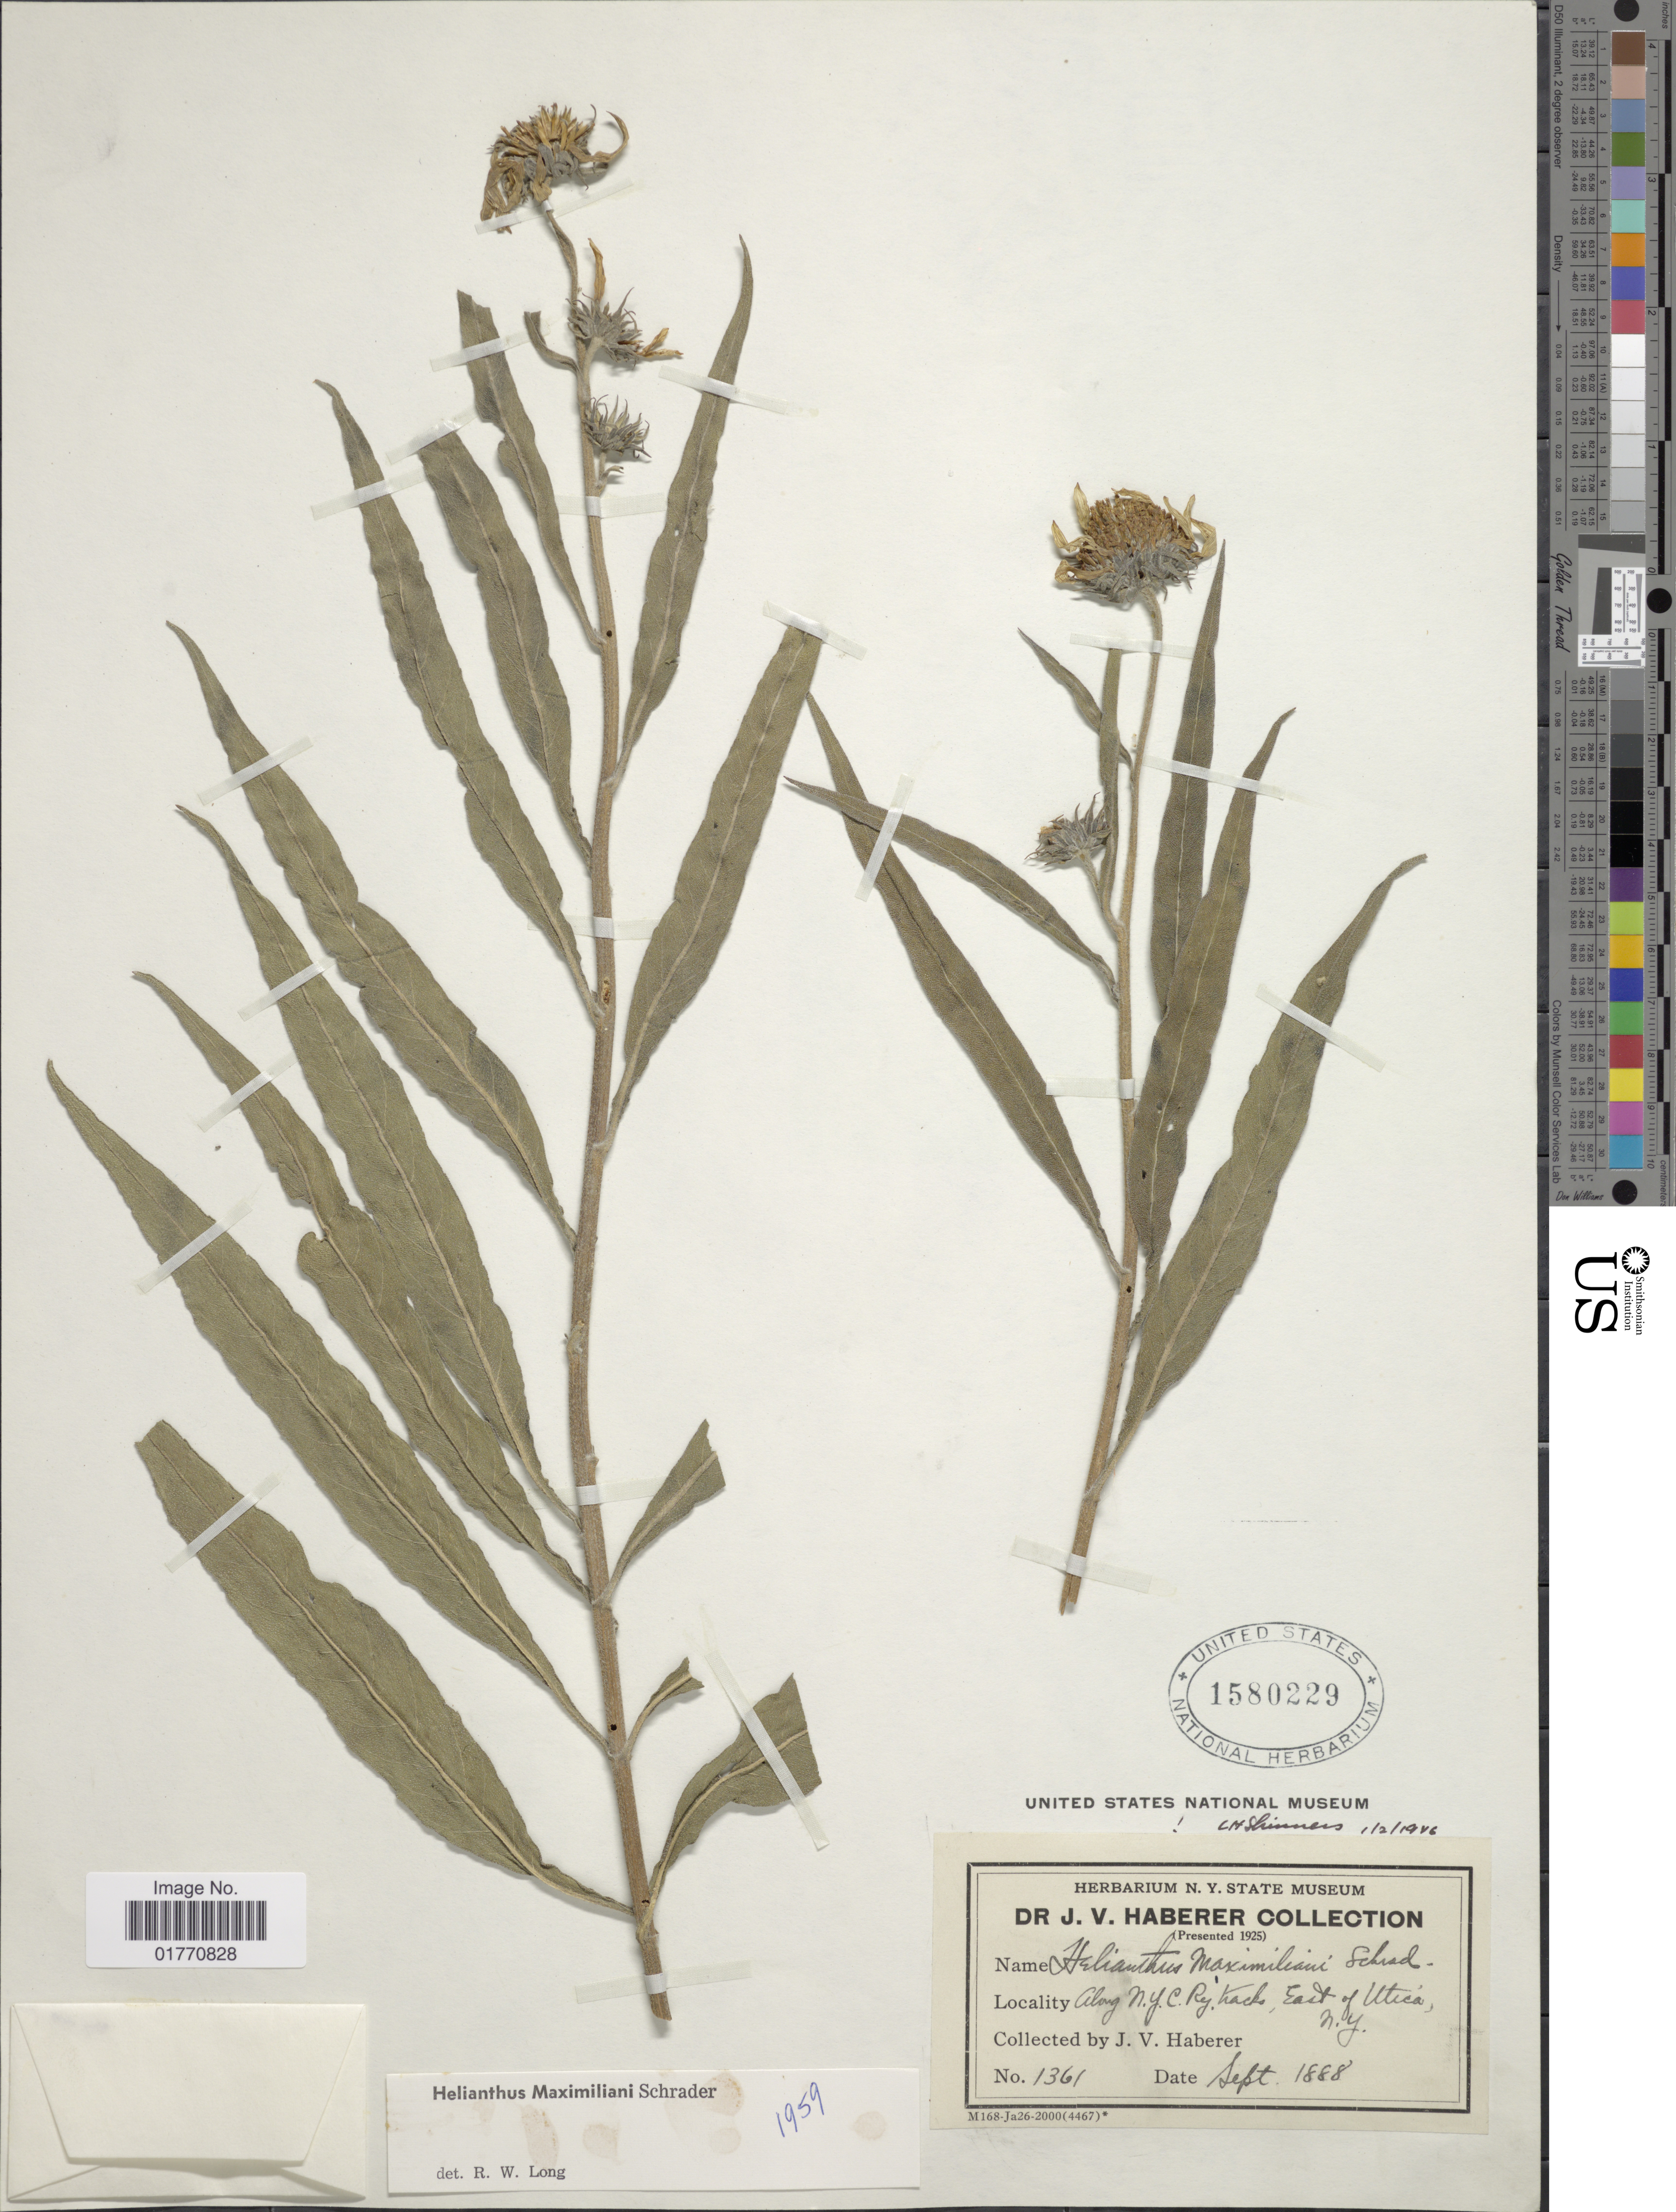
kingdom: Plantae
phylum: Tracheophyta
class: Magnoliopsida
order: Asterales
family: Asteraceae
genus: Helianthus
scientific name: Helianthus maximiliani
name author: Schrad.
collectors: J. V. Haberer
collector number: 1361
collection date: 1888-09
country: United States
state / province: New York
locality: Along N.Y.C. tracks, East of Utica.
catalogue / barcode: US 1580229